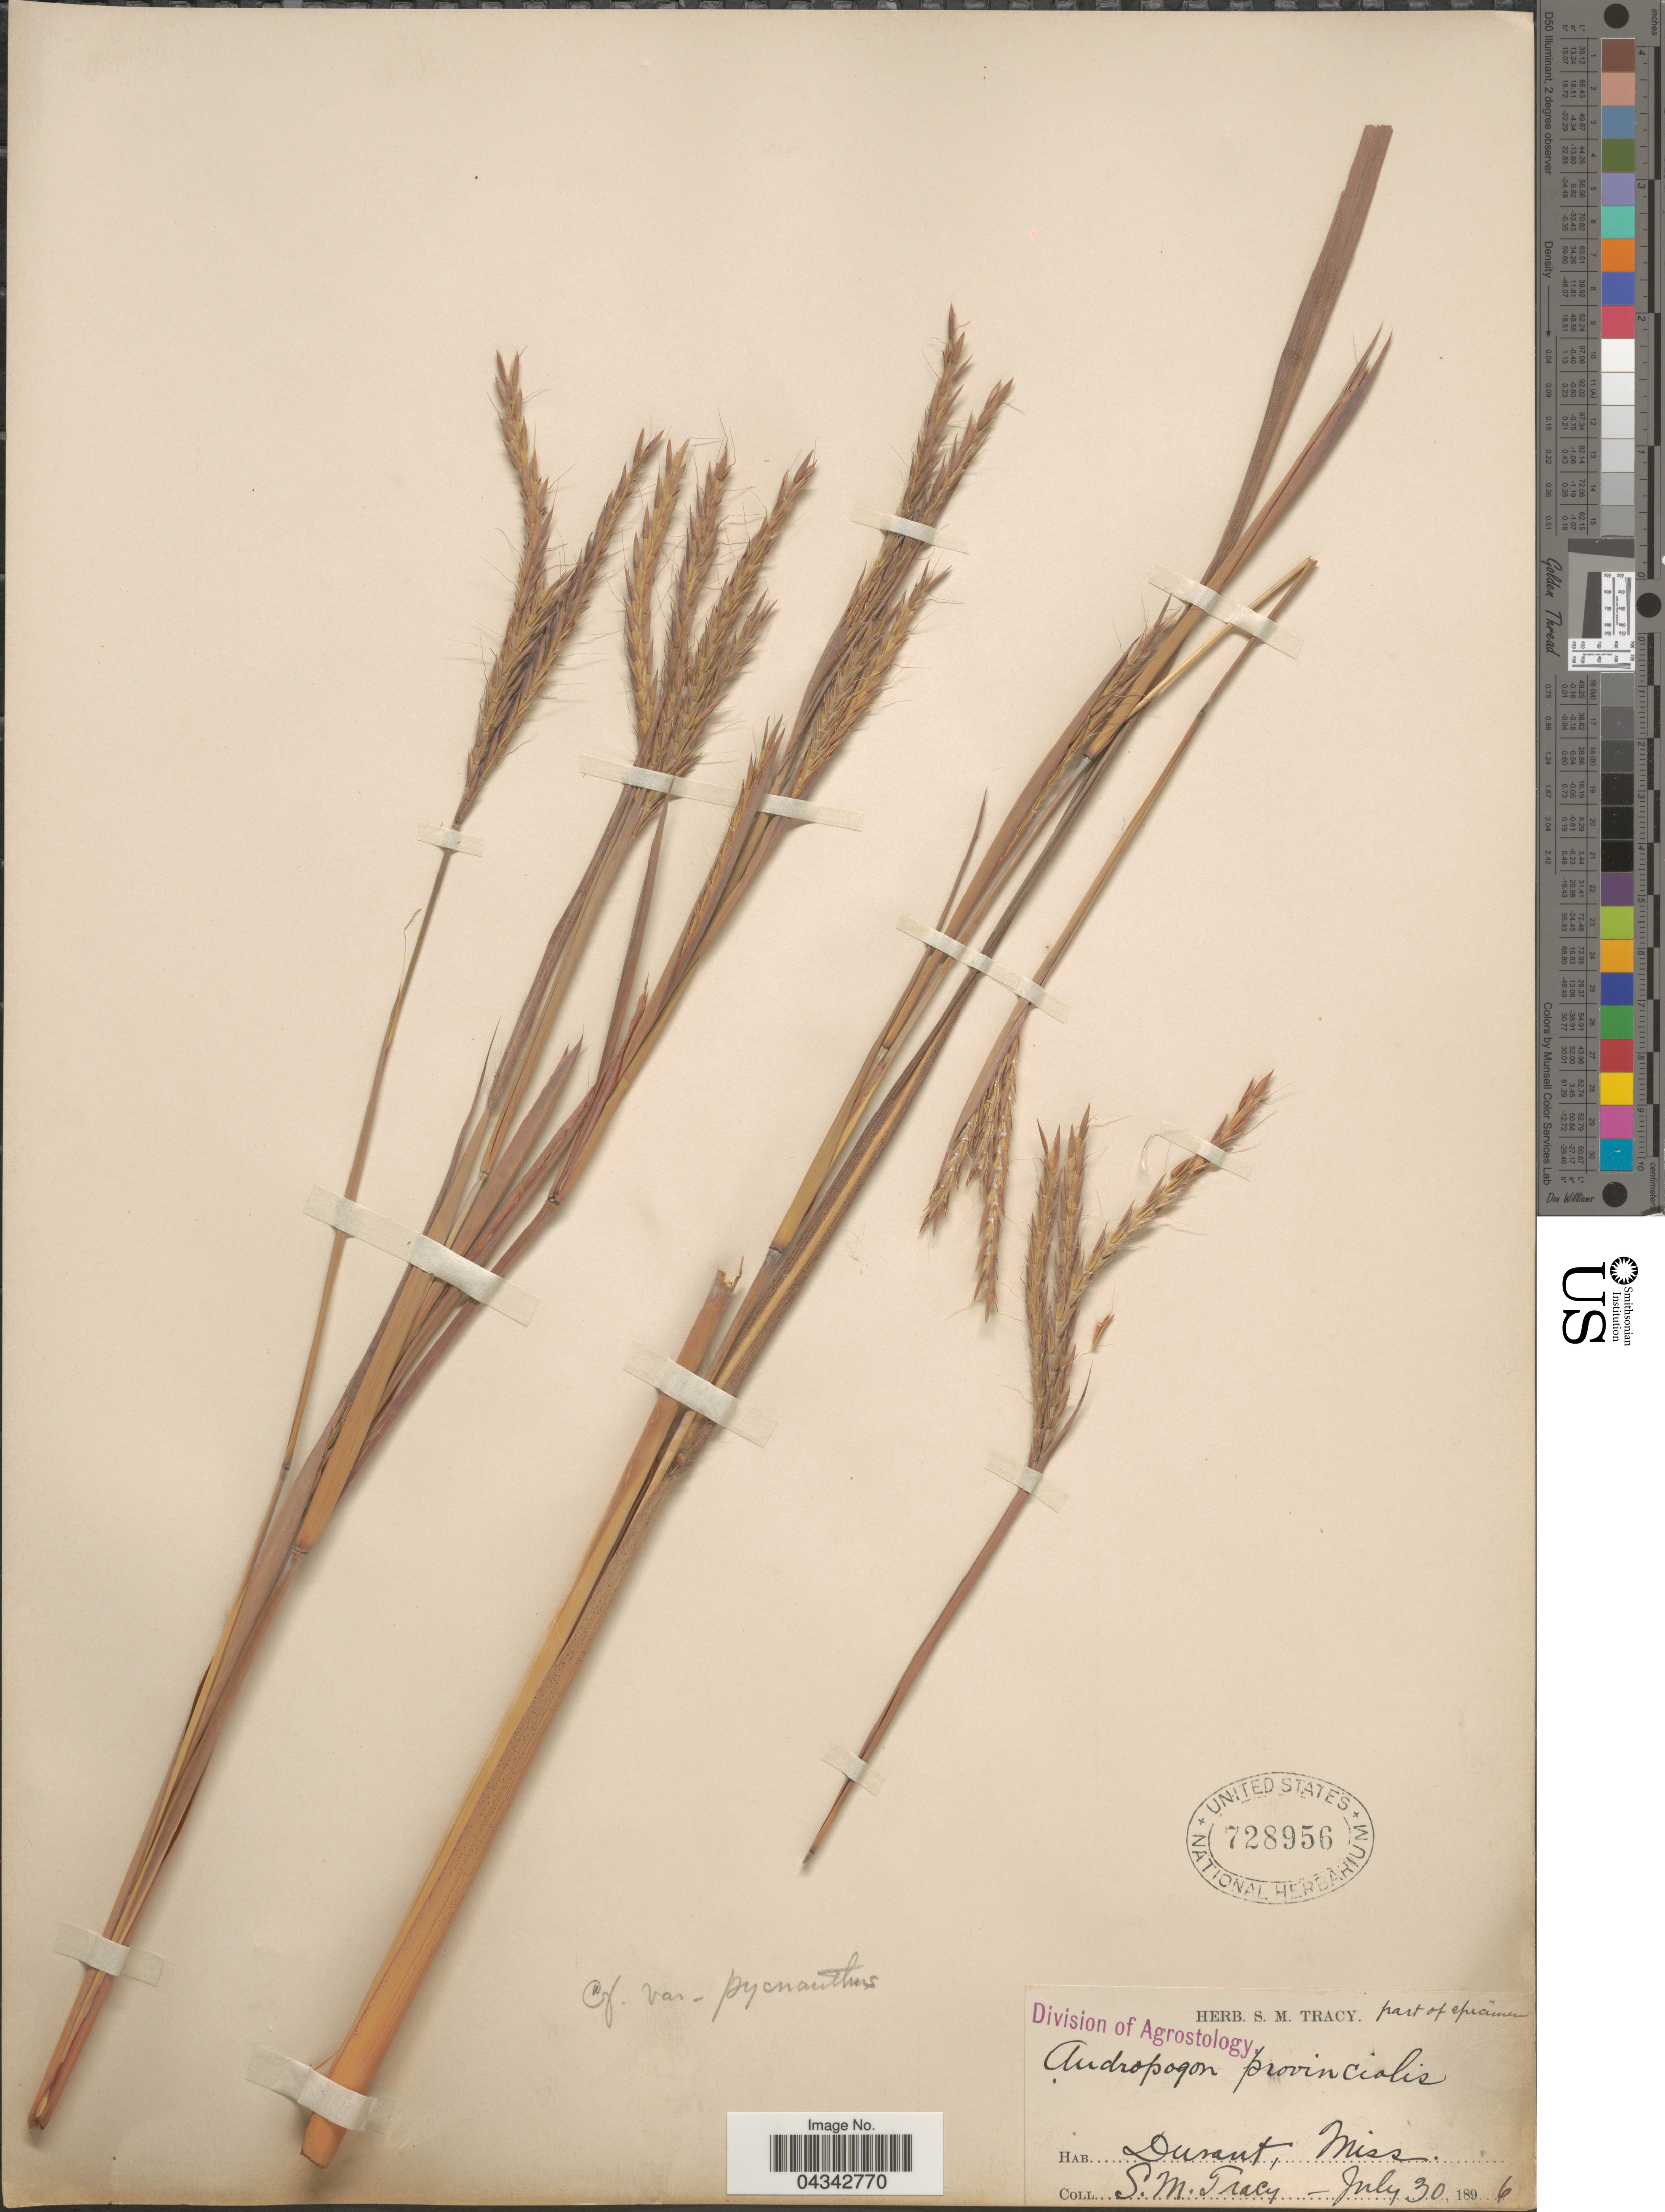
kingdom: Plantae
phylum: Tracheophyta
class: Liliopsida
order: Poales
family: Poaceae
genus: Andropogon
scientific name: Andropogon gerardii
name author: Vitman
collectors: S. M. Tracy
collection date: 1896-07-30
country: United States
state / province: Mississippi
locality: Durant.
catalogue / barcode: US 728956